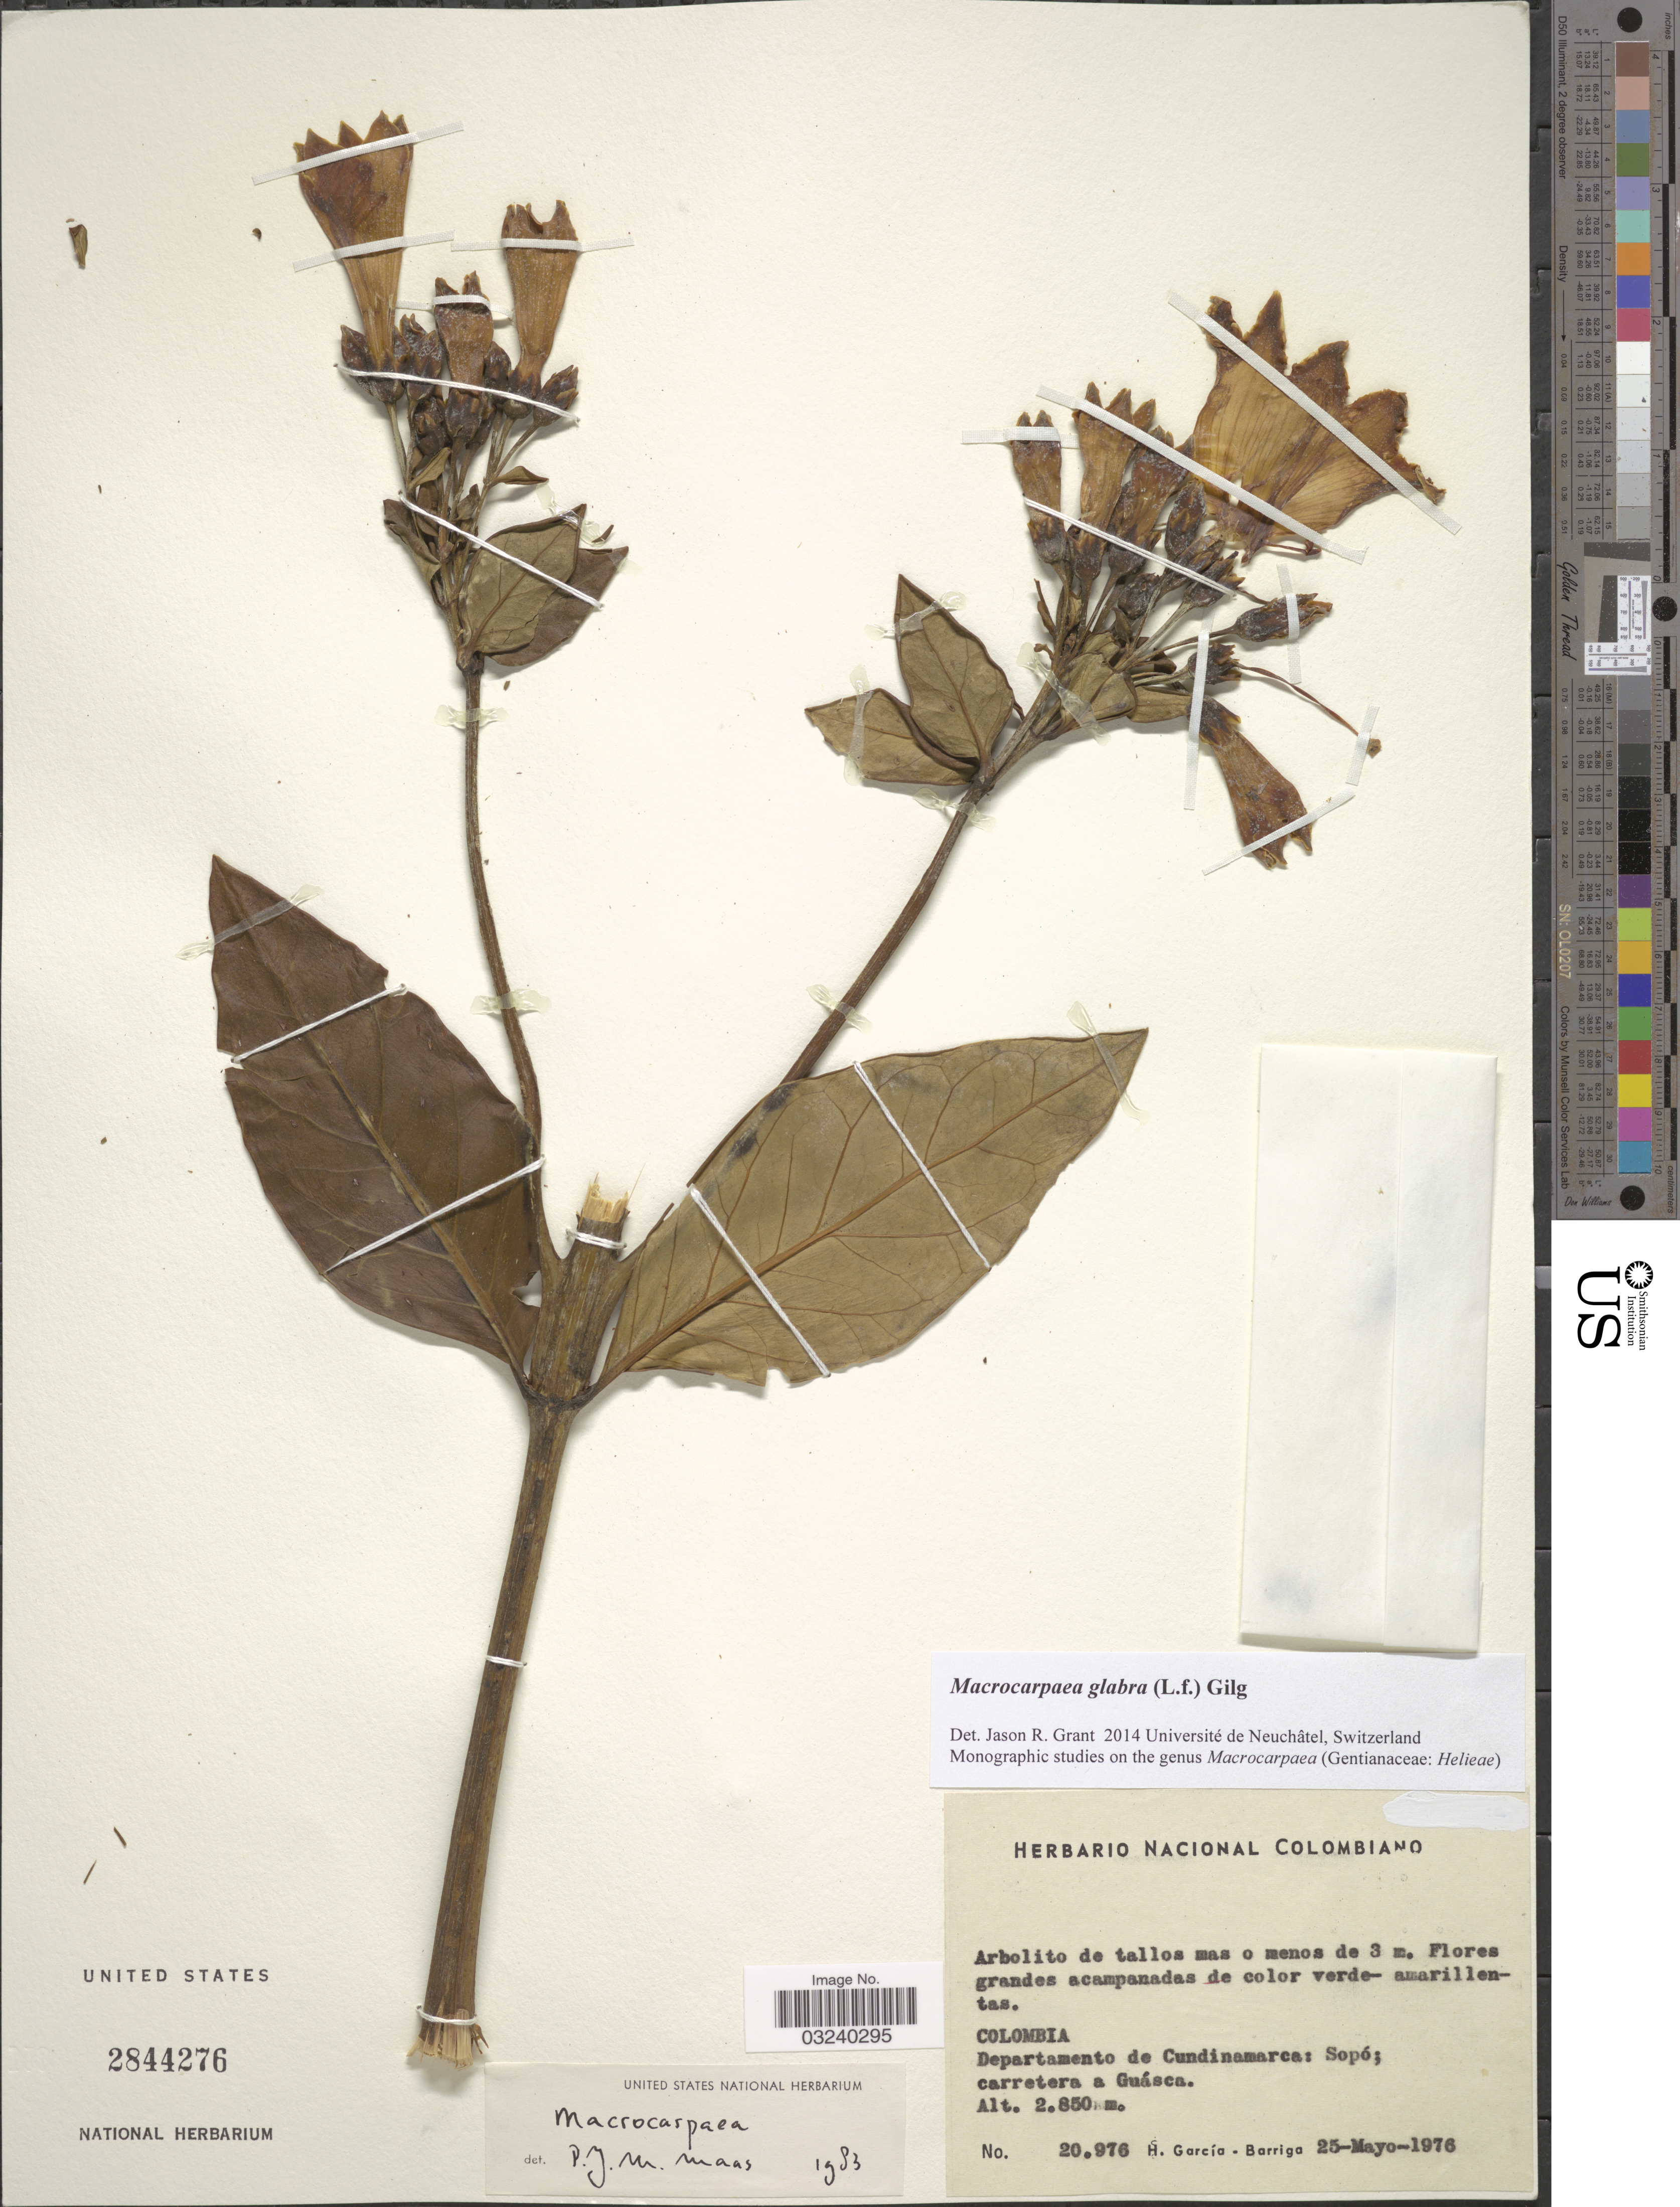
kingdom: Plantae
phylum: Tracheophyta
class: Magnoliopsida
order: Gentianales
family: Gentianaceae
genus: Macrocarpaea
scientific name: Macrocarpaea glabra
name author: (L. f.) Gilg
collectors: H. García Barriga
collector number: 20976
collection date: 1976-05-25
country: Colombia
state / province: Cundinamarca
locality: Departamento de Cundinamarca: Sopó; carretera a Guásca.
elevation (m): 2850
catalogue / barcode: US 2844276